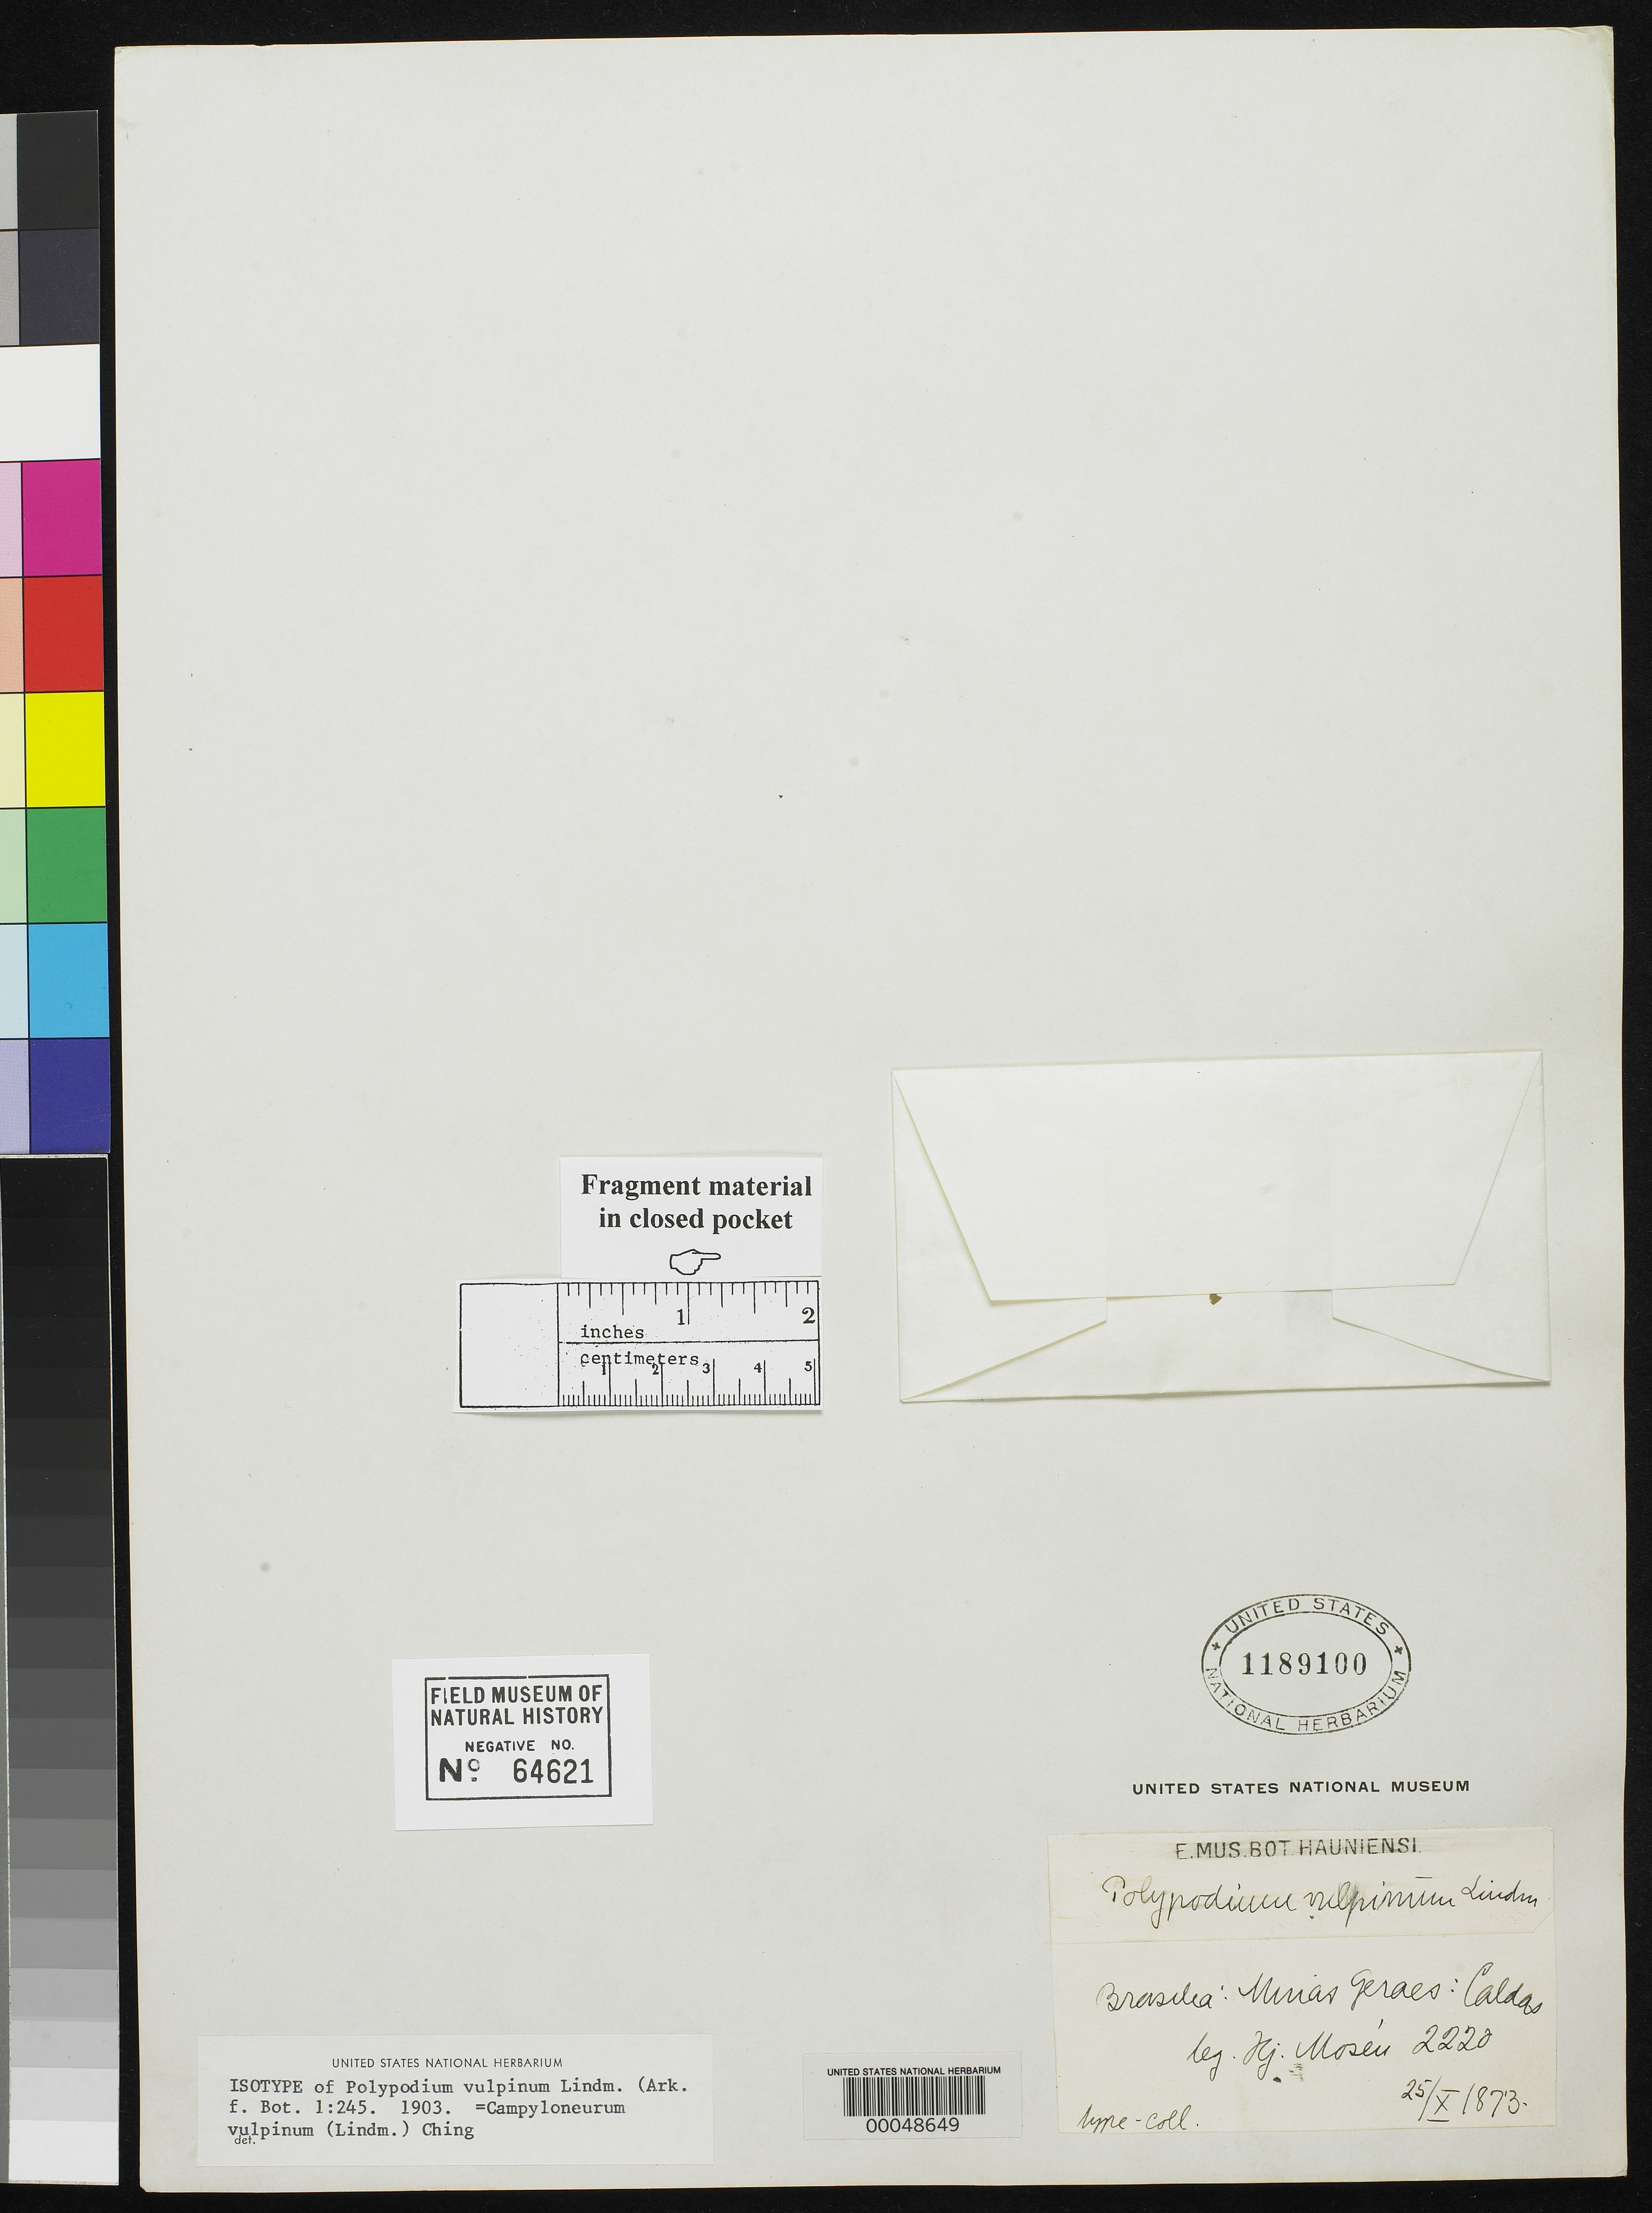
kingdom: Plantae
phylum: Tracheophyta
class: Polypodiopsida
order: Polypodiales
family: Polypodiaceae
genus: Polypodium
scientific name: Polypodium vulpinum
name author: Lindm.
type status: Isotype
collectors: C. Mosen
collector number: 2220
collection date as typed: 25 Oct 1873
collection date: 1873-10-25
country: Brazil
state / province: Minas Gerais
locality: Caldas.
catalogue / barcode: US 1189100